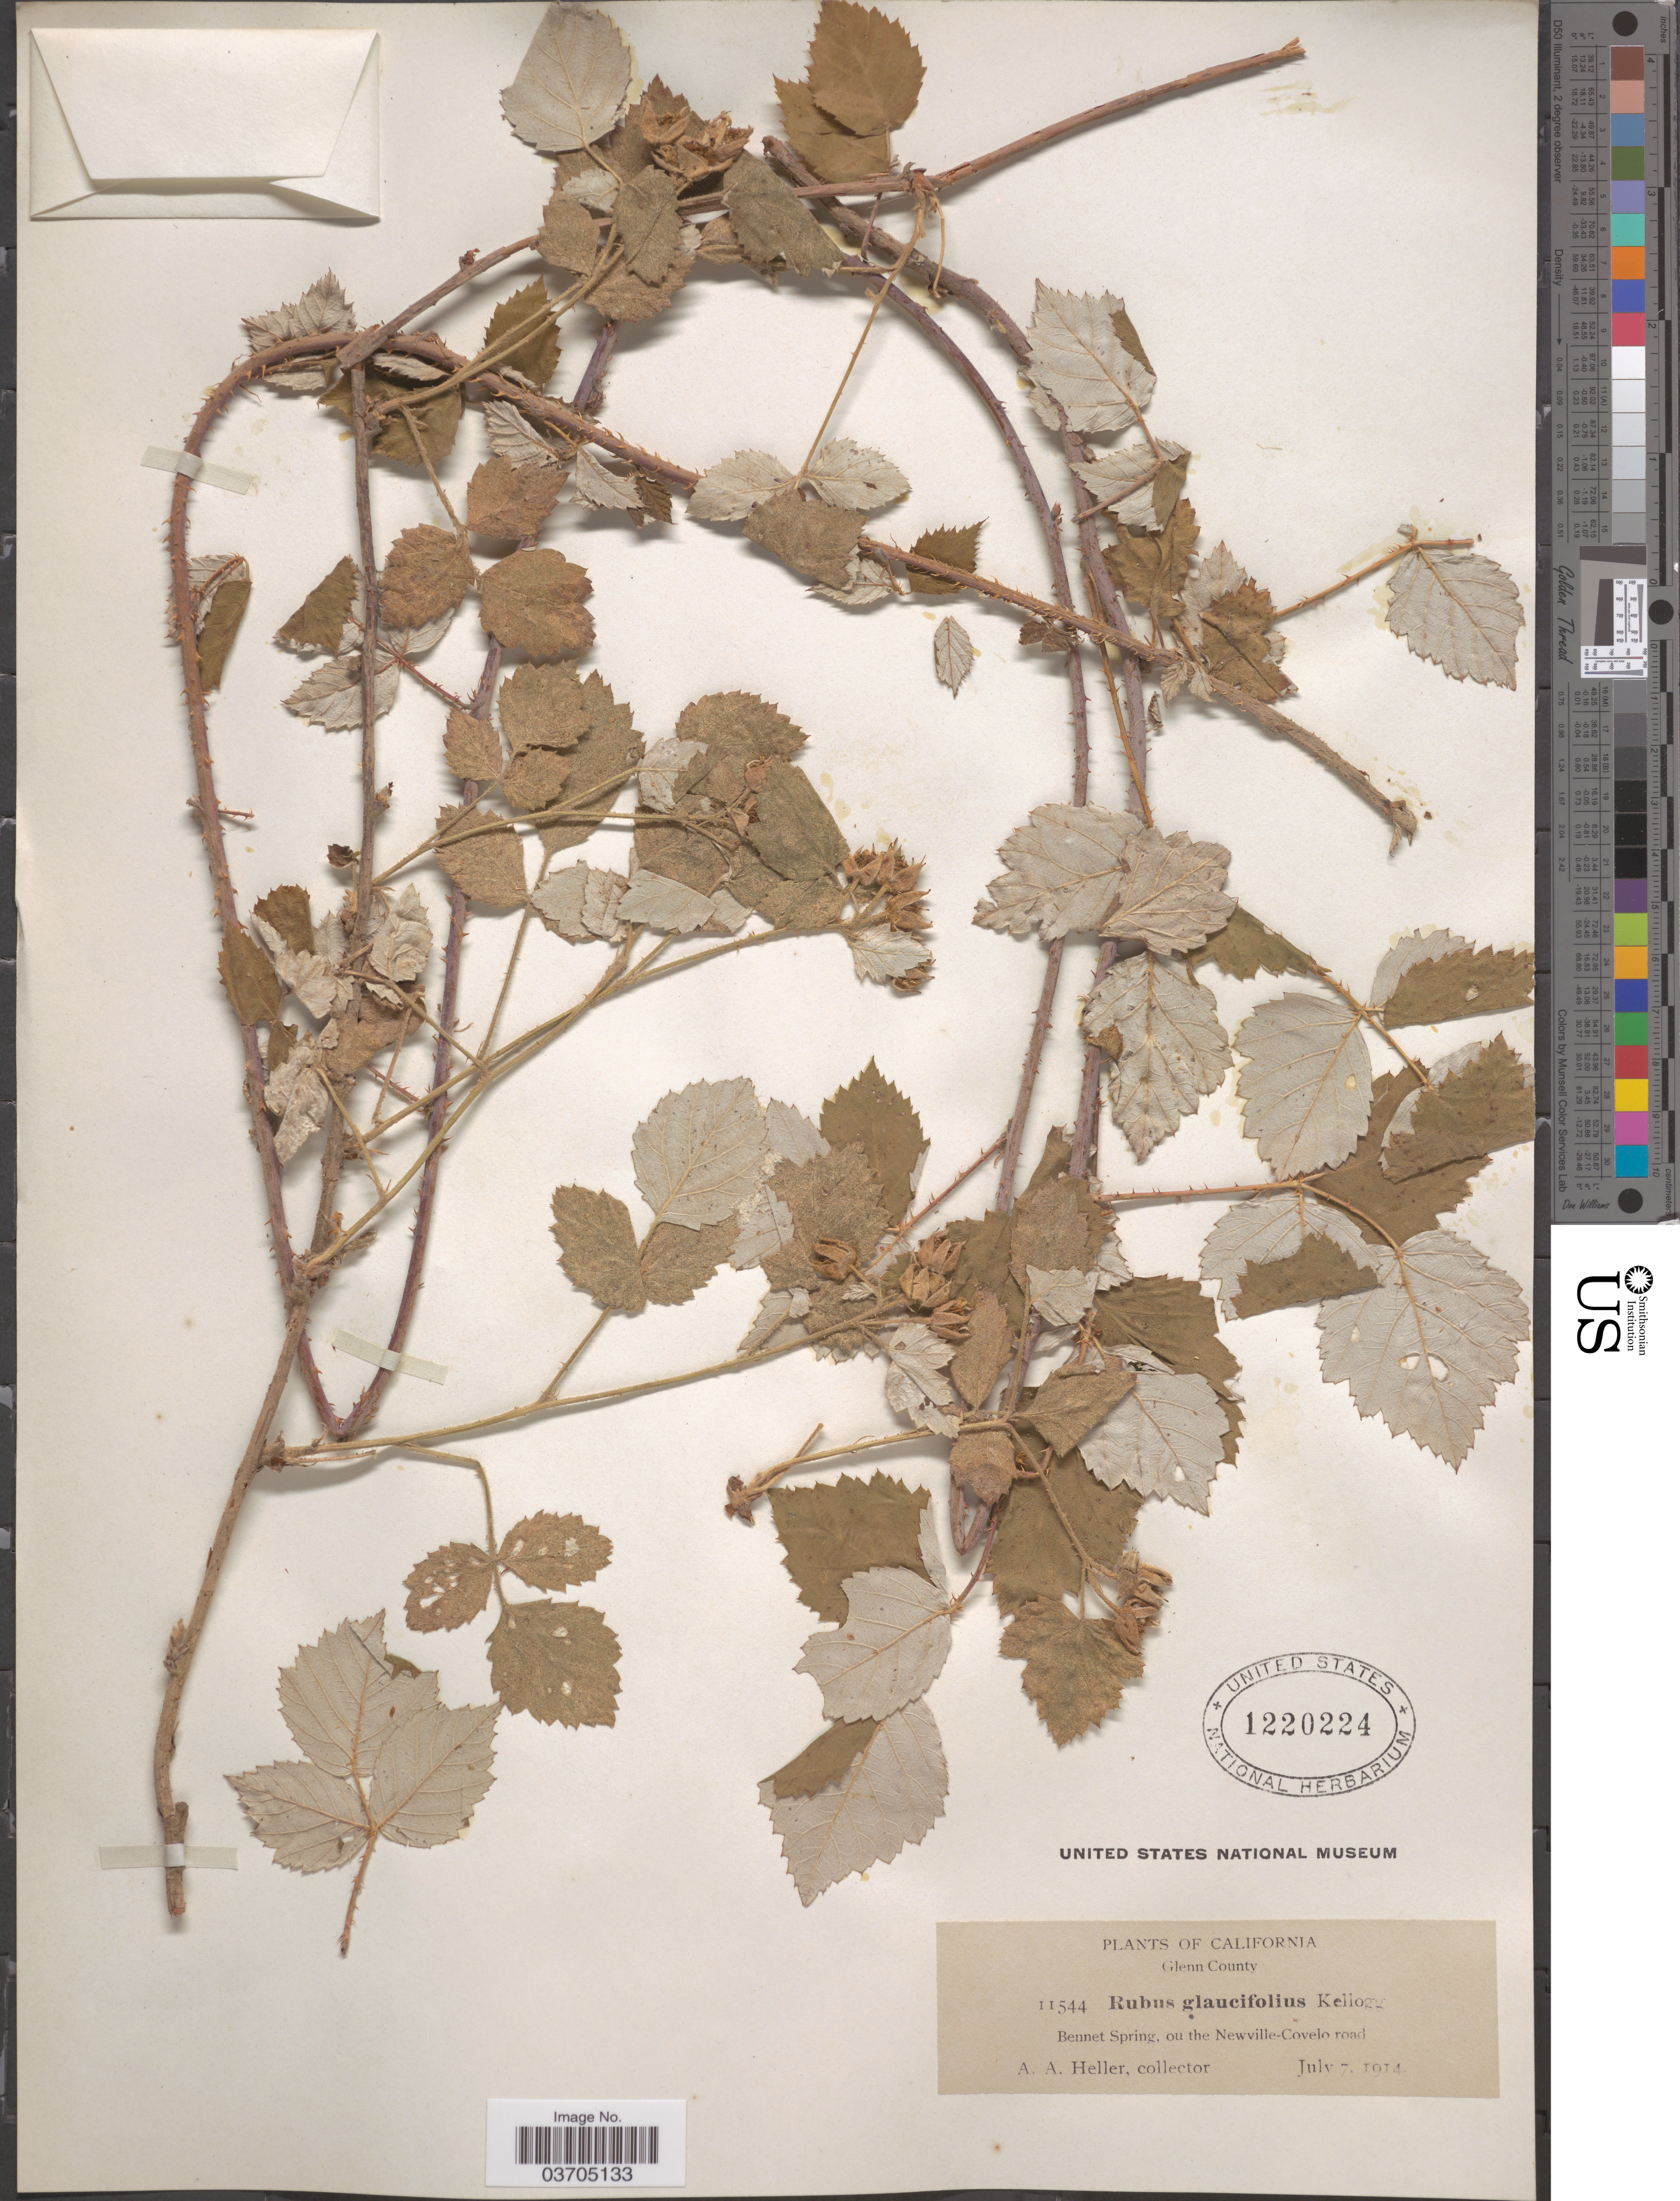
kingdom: Plantae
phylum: Tracheophyta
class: Magnoliopsida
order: Rosales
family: Rosaceae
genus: Rubus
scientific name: Rubus glaucifolius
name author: Kellogg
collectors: A. A. Heller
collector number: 11544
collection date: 1914-07-07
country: United States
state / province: California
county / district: Glenn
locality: Glenn County. Bennet Spring, ou the Newville-Covelo road.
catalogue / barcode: US 1220224